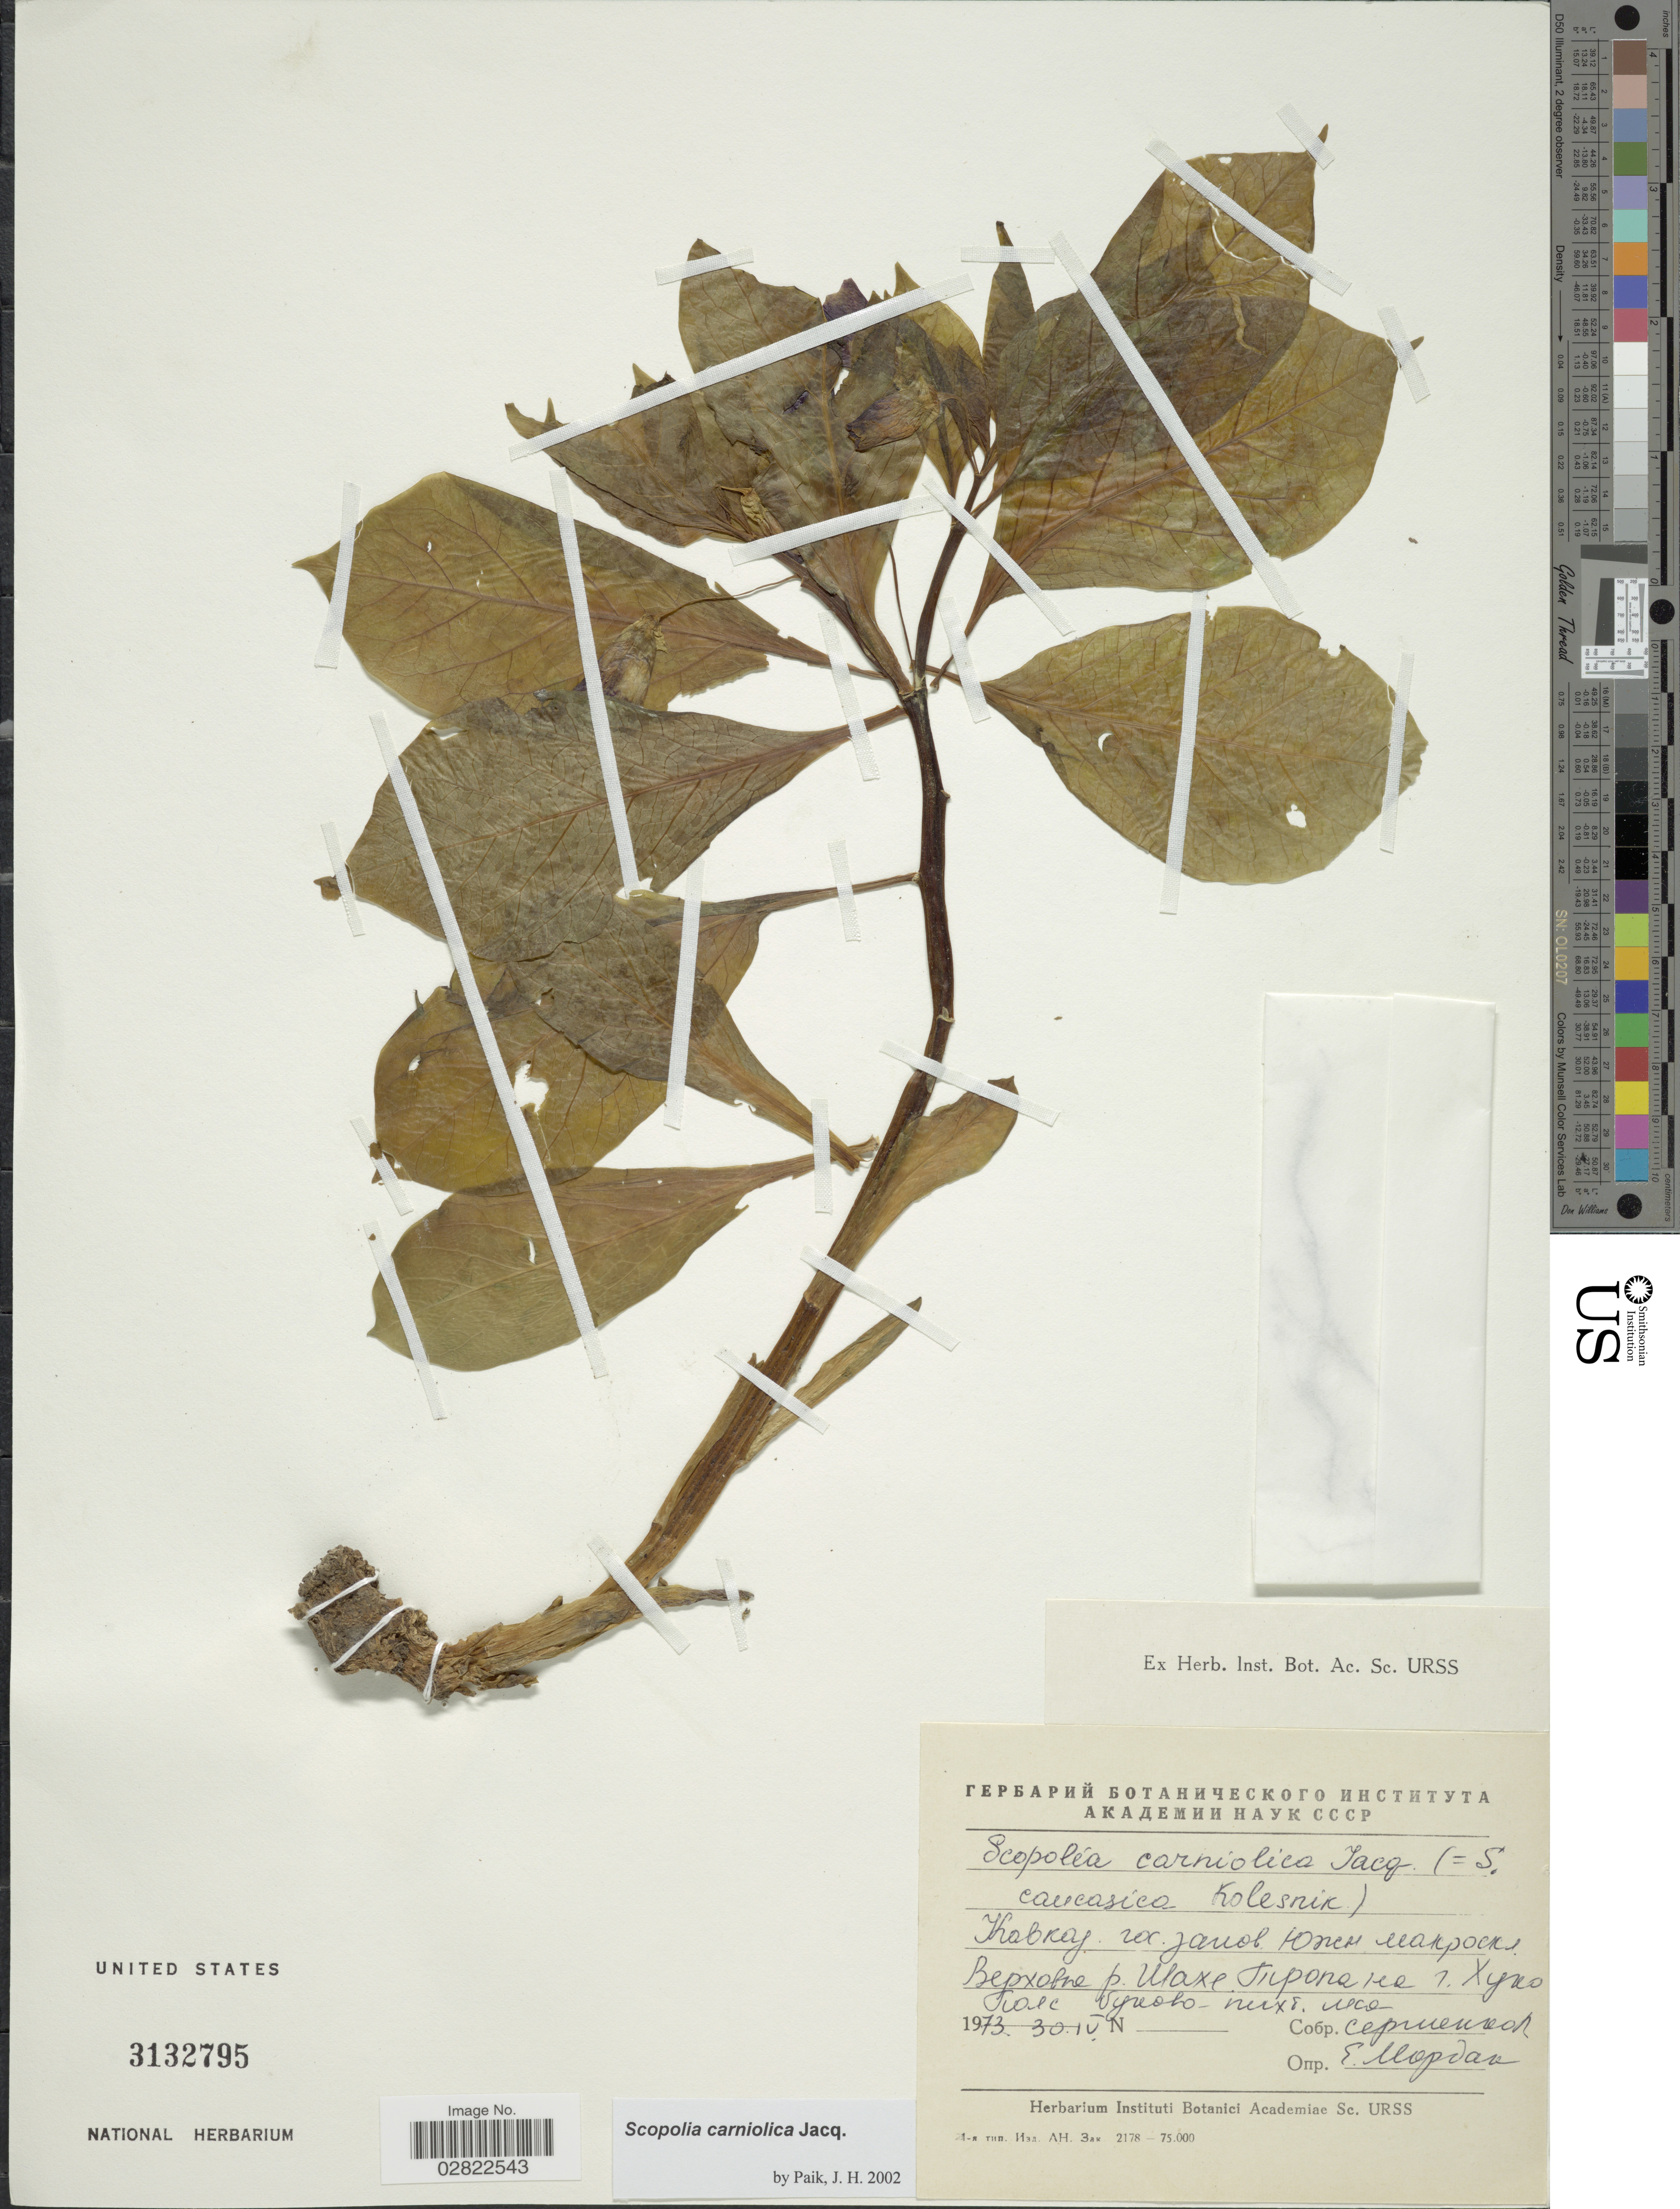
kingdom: Plantae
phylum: Tracheophyta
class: Magnoliopsida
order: Solanales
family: Solanaceae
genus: Scopolia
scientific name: Scopolia carniolica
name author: Jacq.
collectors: Sergienko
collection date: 1973-04-30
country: Russian Federation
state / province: Krasnodar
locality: River Shakhe in slopes of Western Caucasus Mts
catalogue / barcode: US 3132795